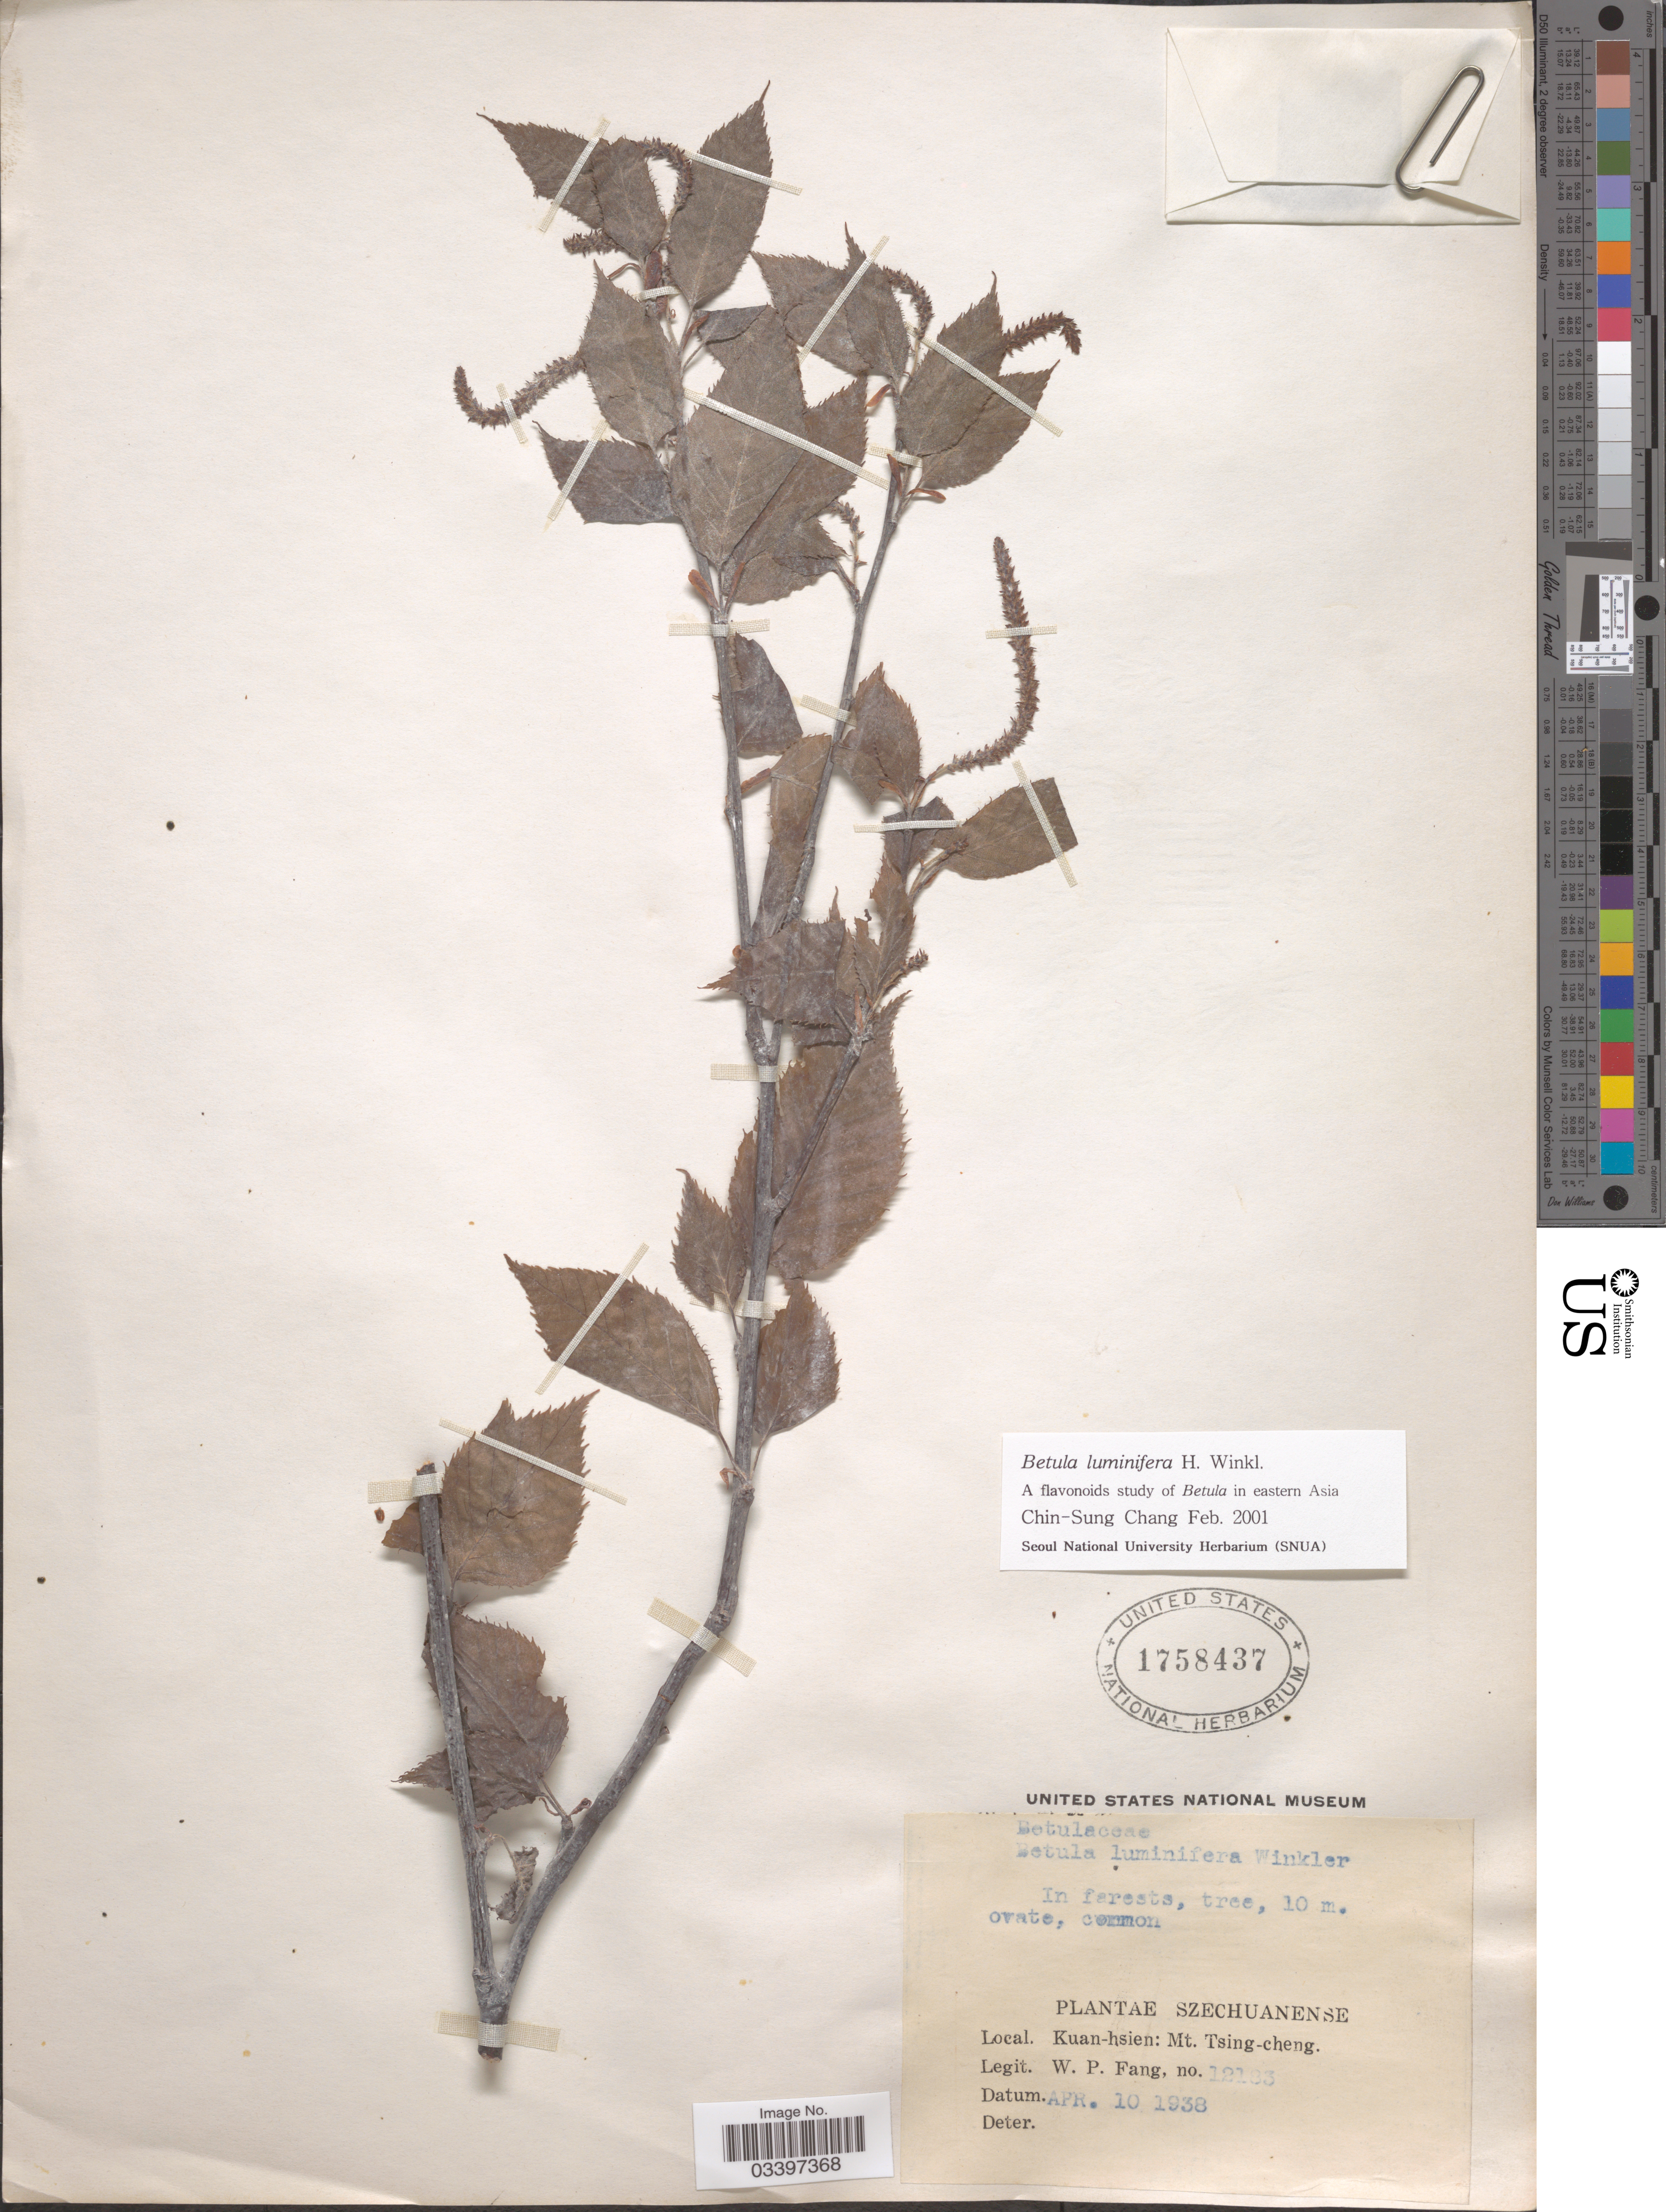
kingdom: Plantae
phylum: Tracheophyta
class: Magnoliopsida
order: Fagales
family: Betulaceae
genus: Betula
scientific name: Betula luminifera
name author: H.J.P. Winkl.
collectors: W. P. Fang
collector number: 12183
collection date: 1938-04-10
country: China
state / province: Sichuan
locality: Szechuanense. Kuan-hsien: Mt. Tsing-cheng.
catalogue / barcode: US 1758437